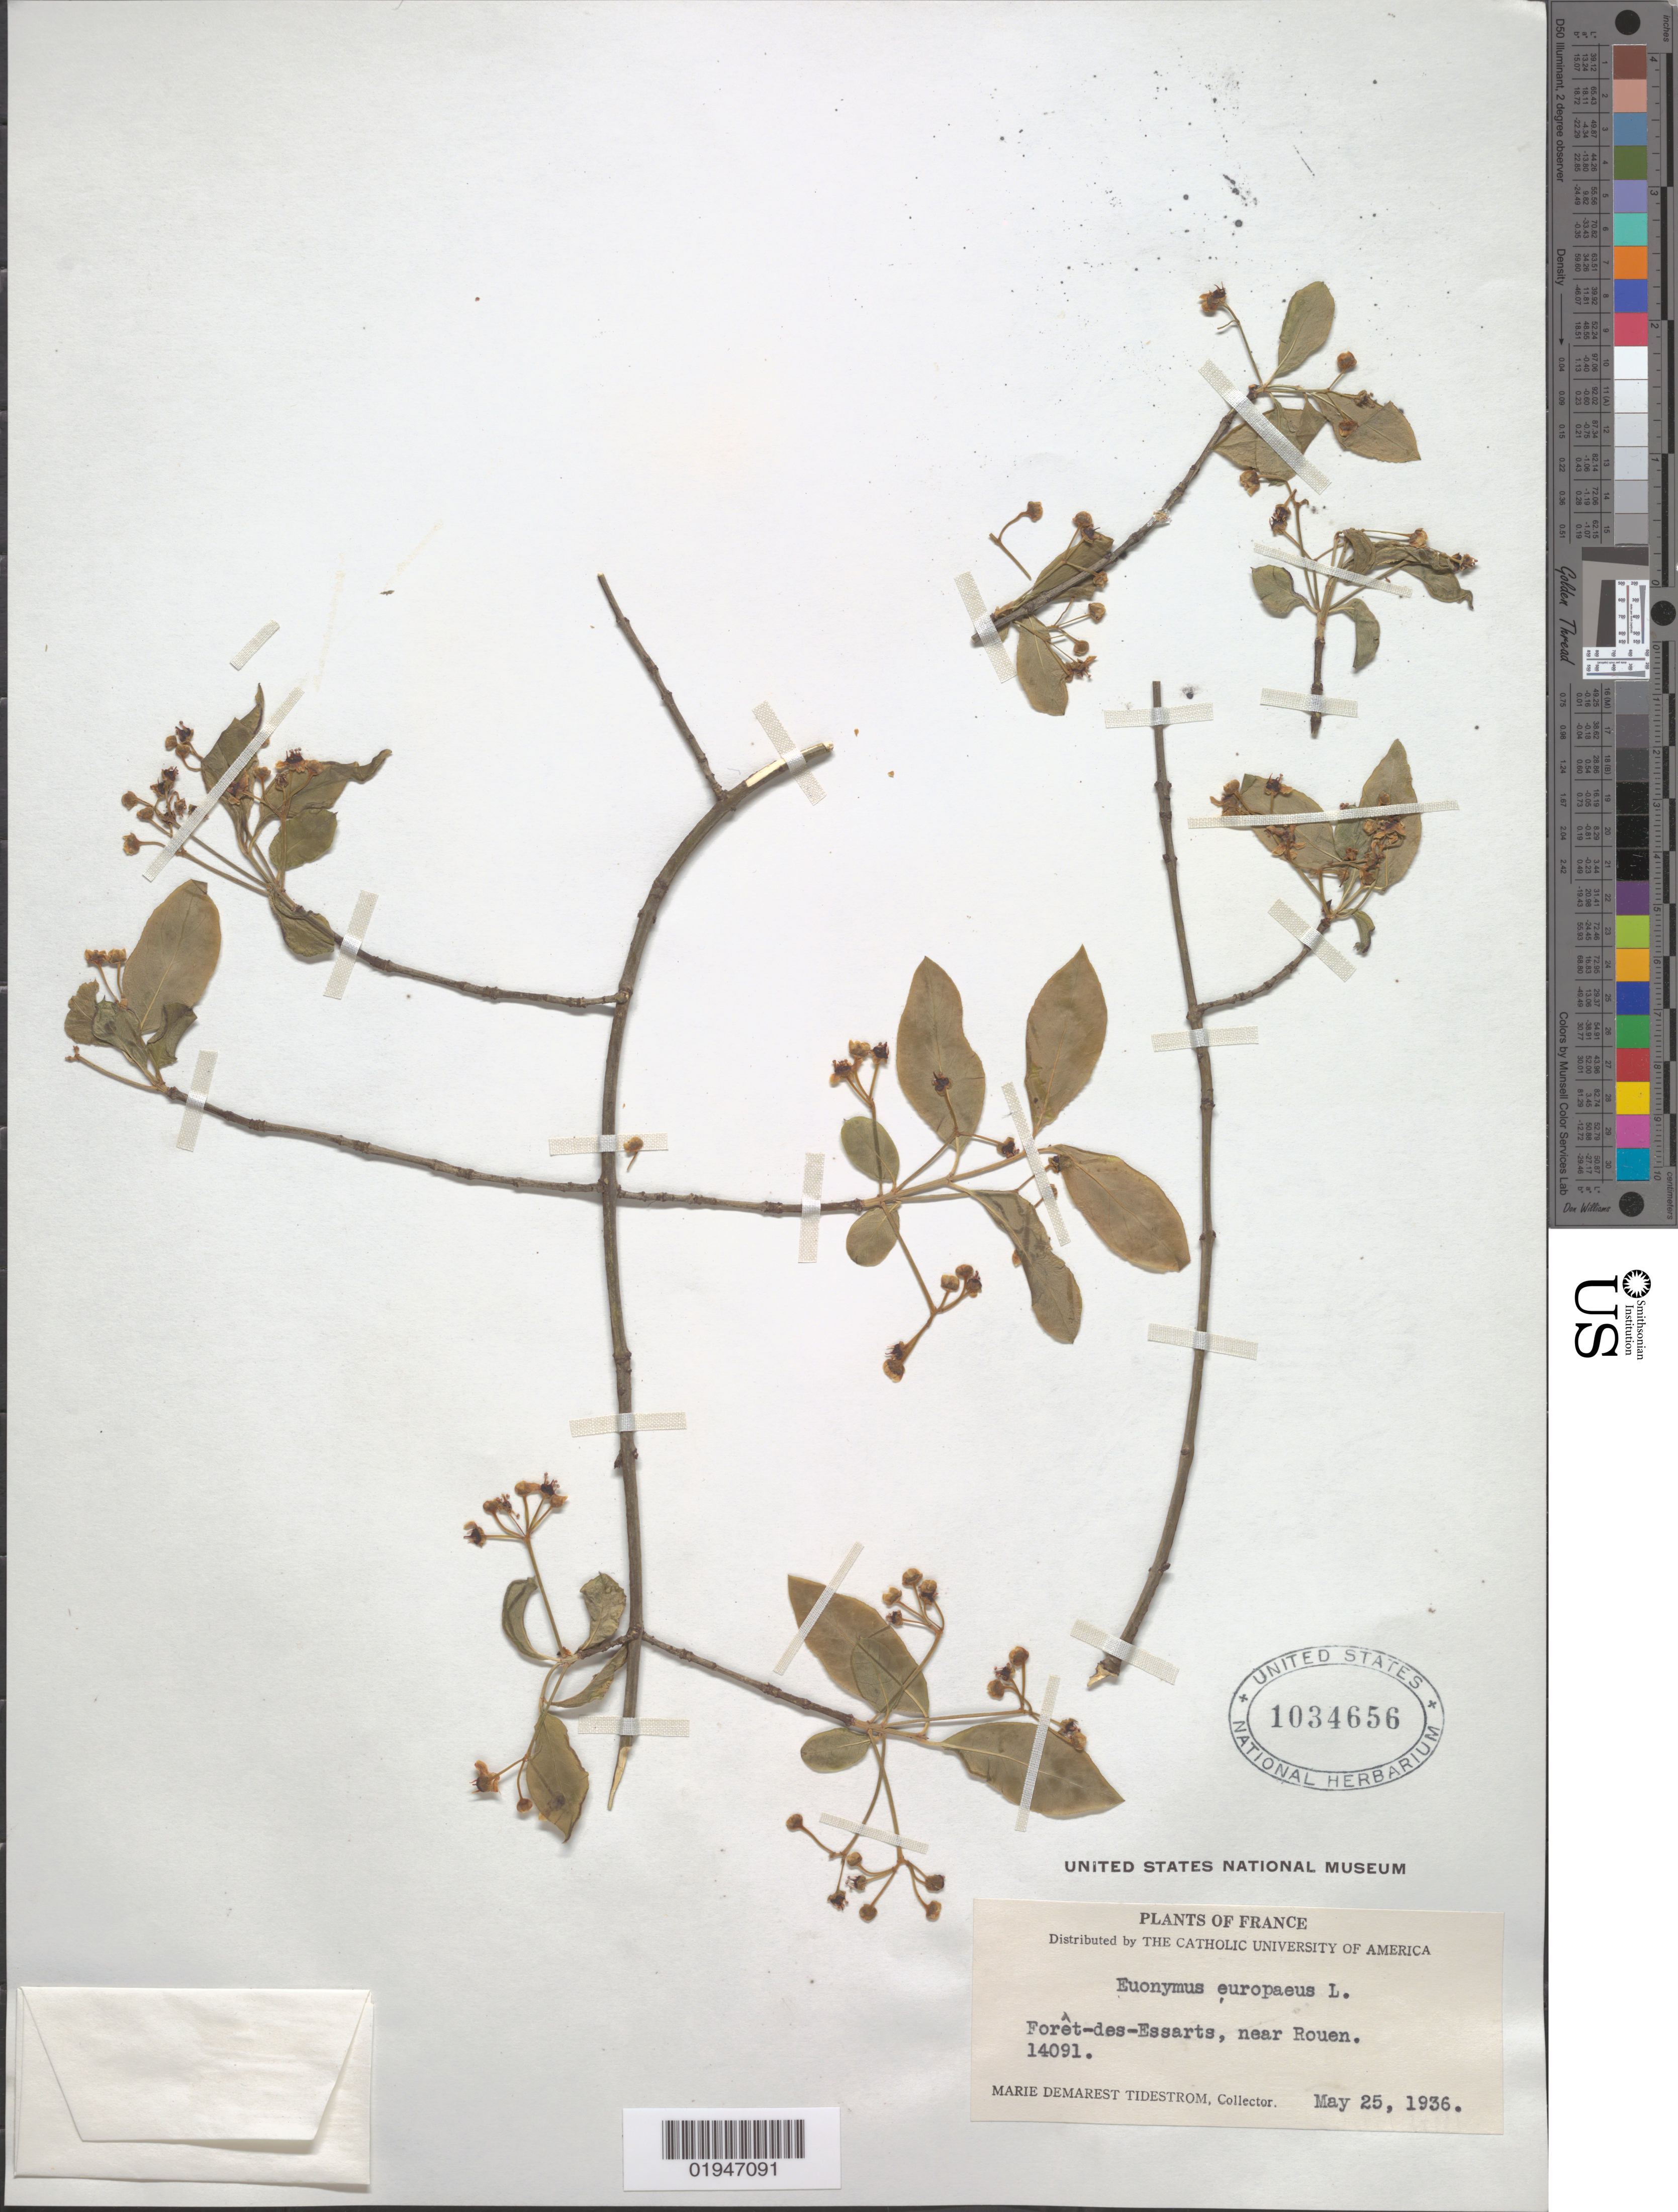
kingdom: Plantae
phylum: Tracheophyta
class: Magnoliopsida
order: Celastrales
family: Celastraceae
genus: Euonymus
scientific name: Euonymus europaeus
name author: L.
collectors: M. Tidestrom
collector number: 14091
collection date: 1936-05-25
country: France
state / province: Normandie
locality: Forêt-des-Essarts, near Rouen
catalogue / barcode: US 1034656